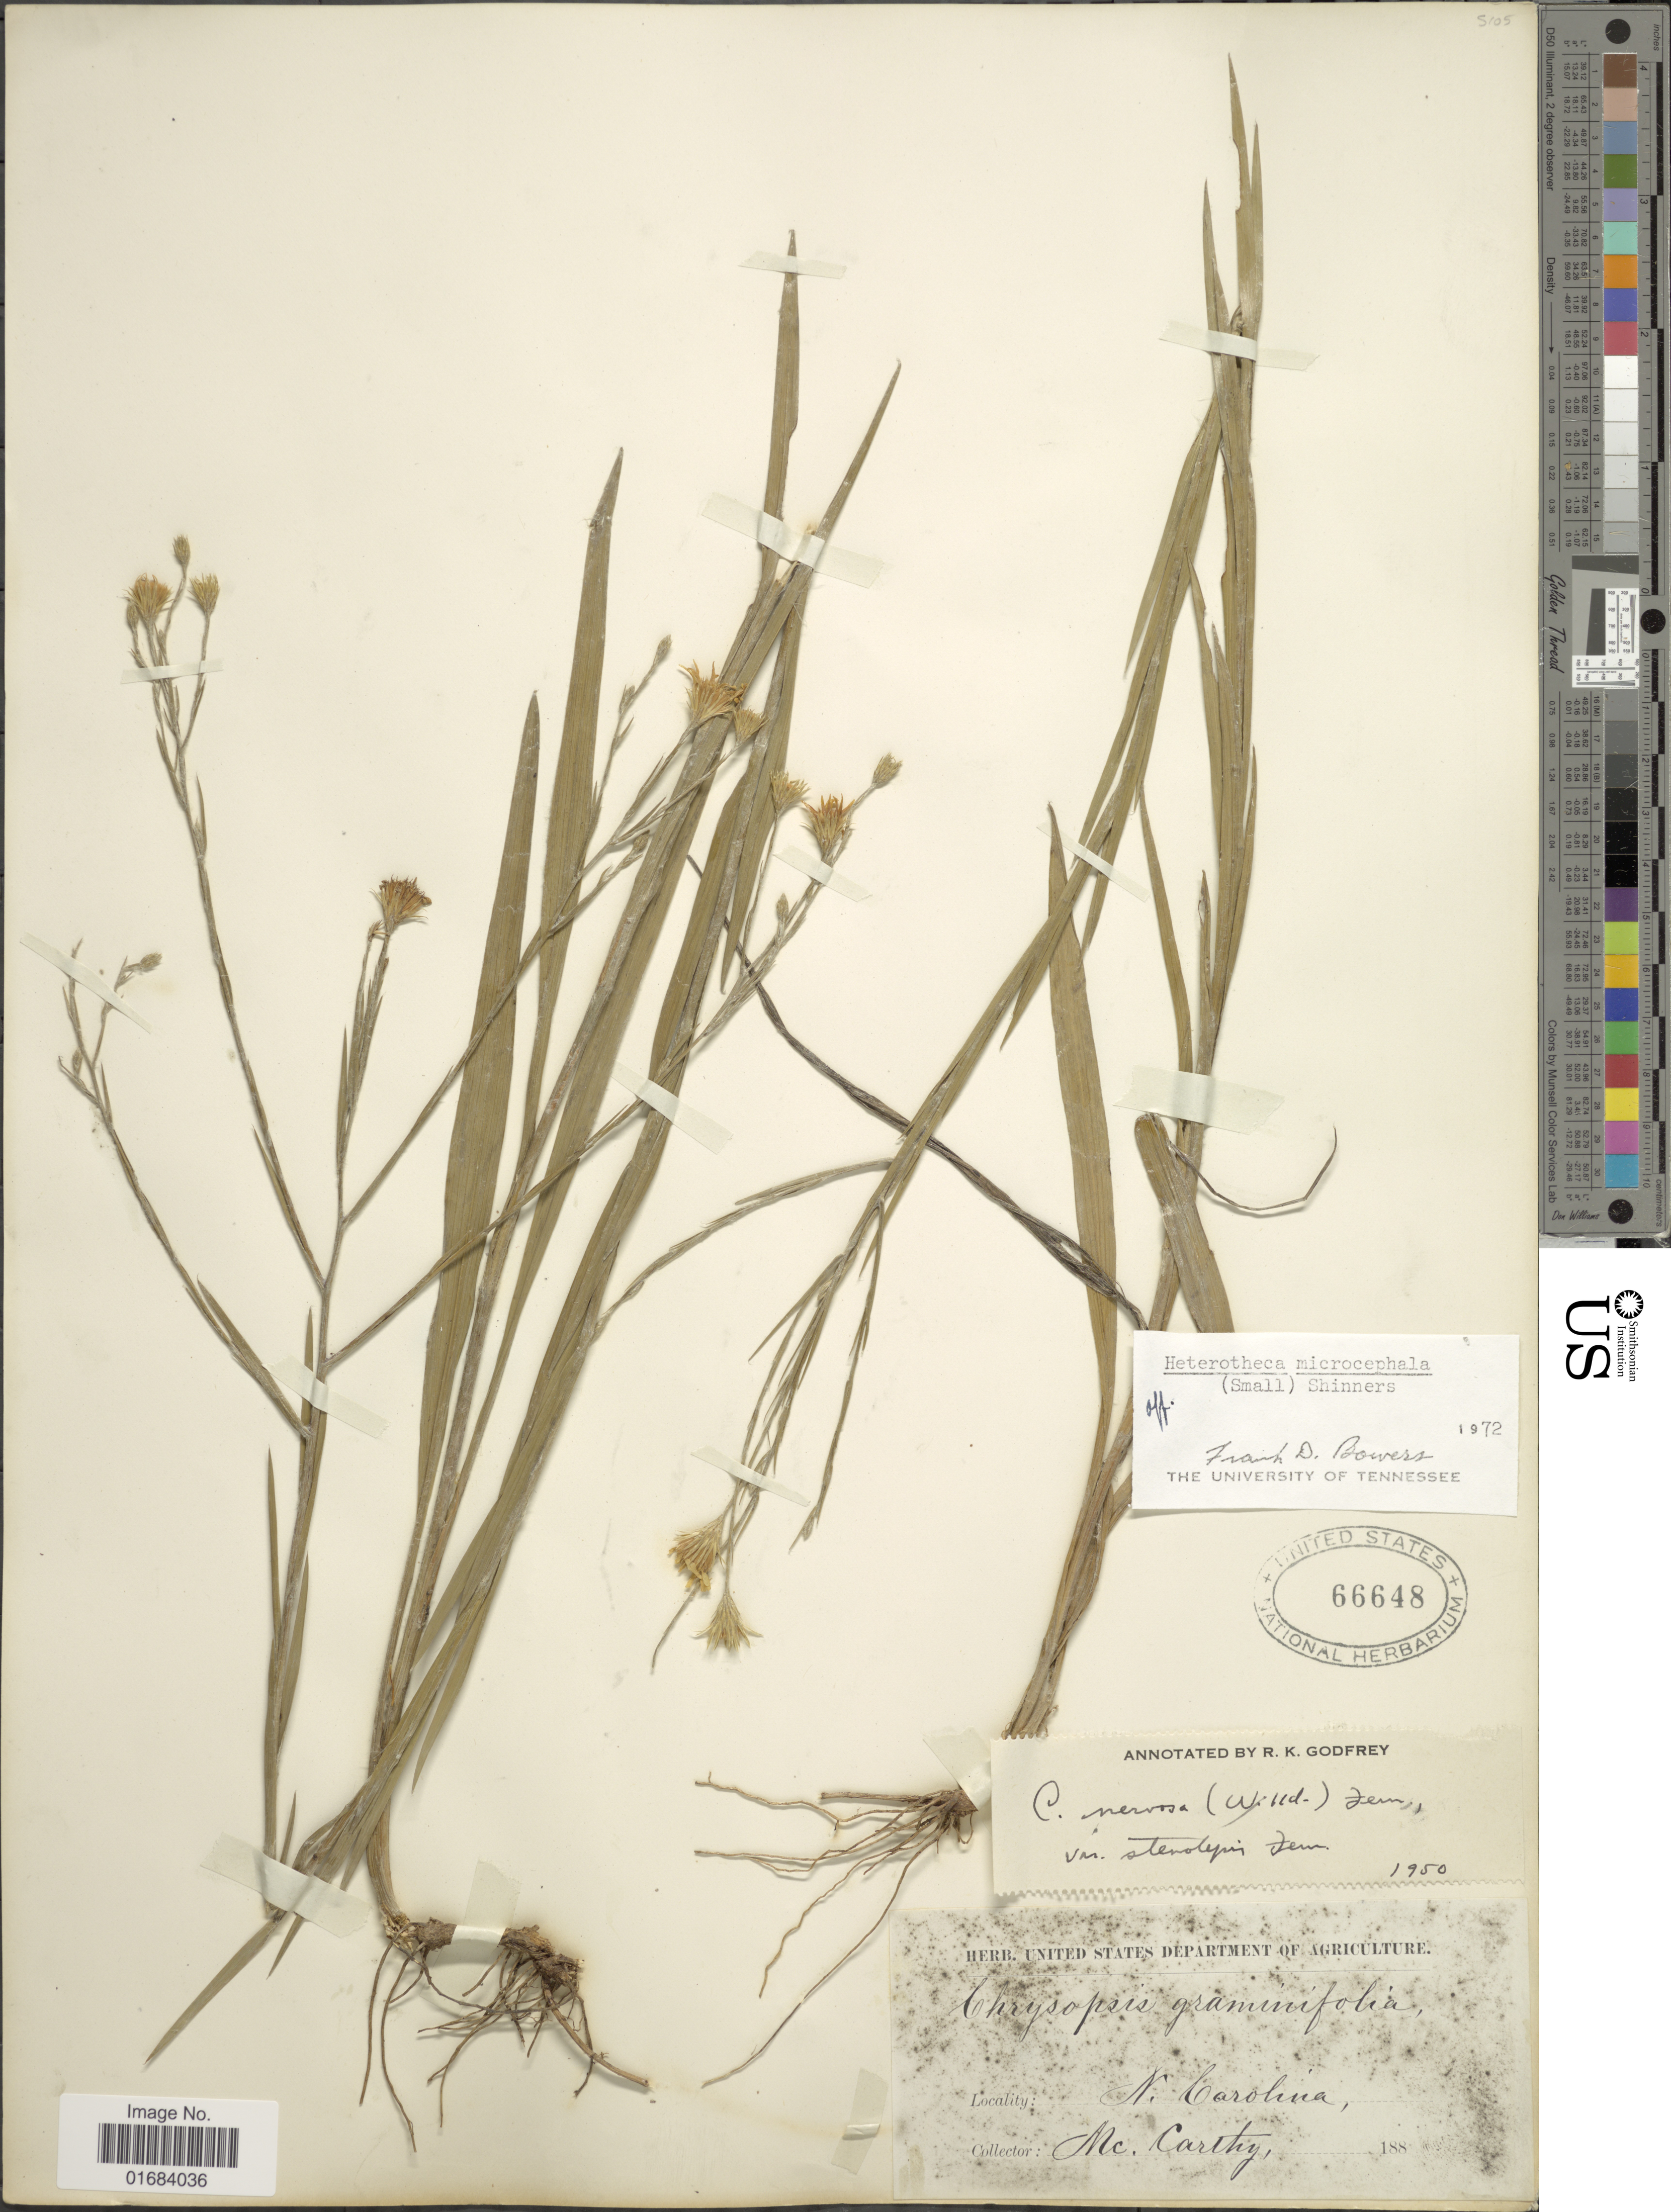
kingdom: Plantae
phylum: Tracheophyta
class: Magnoliopsida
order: Asterales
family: Asteraceae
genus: Pityopsis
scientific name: Pityopsis microcephala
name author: Small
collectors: -- McCarthy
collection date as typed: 188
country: United States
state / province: North Carolina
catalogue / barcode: US 66648